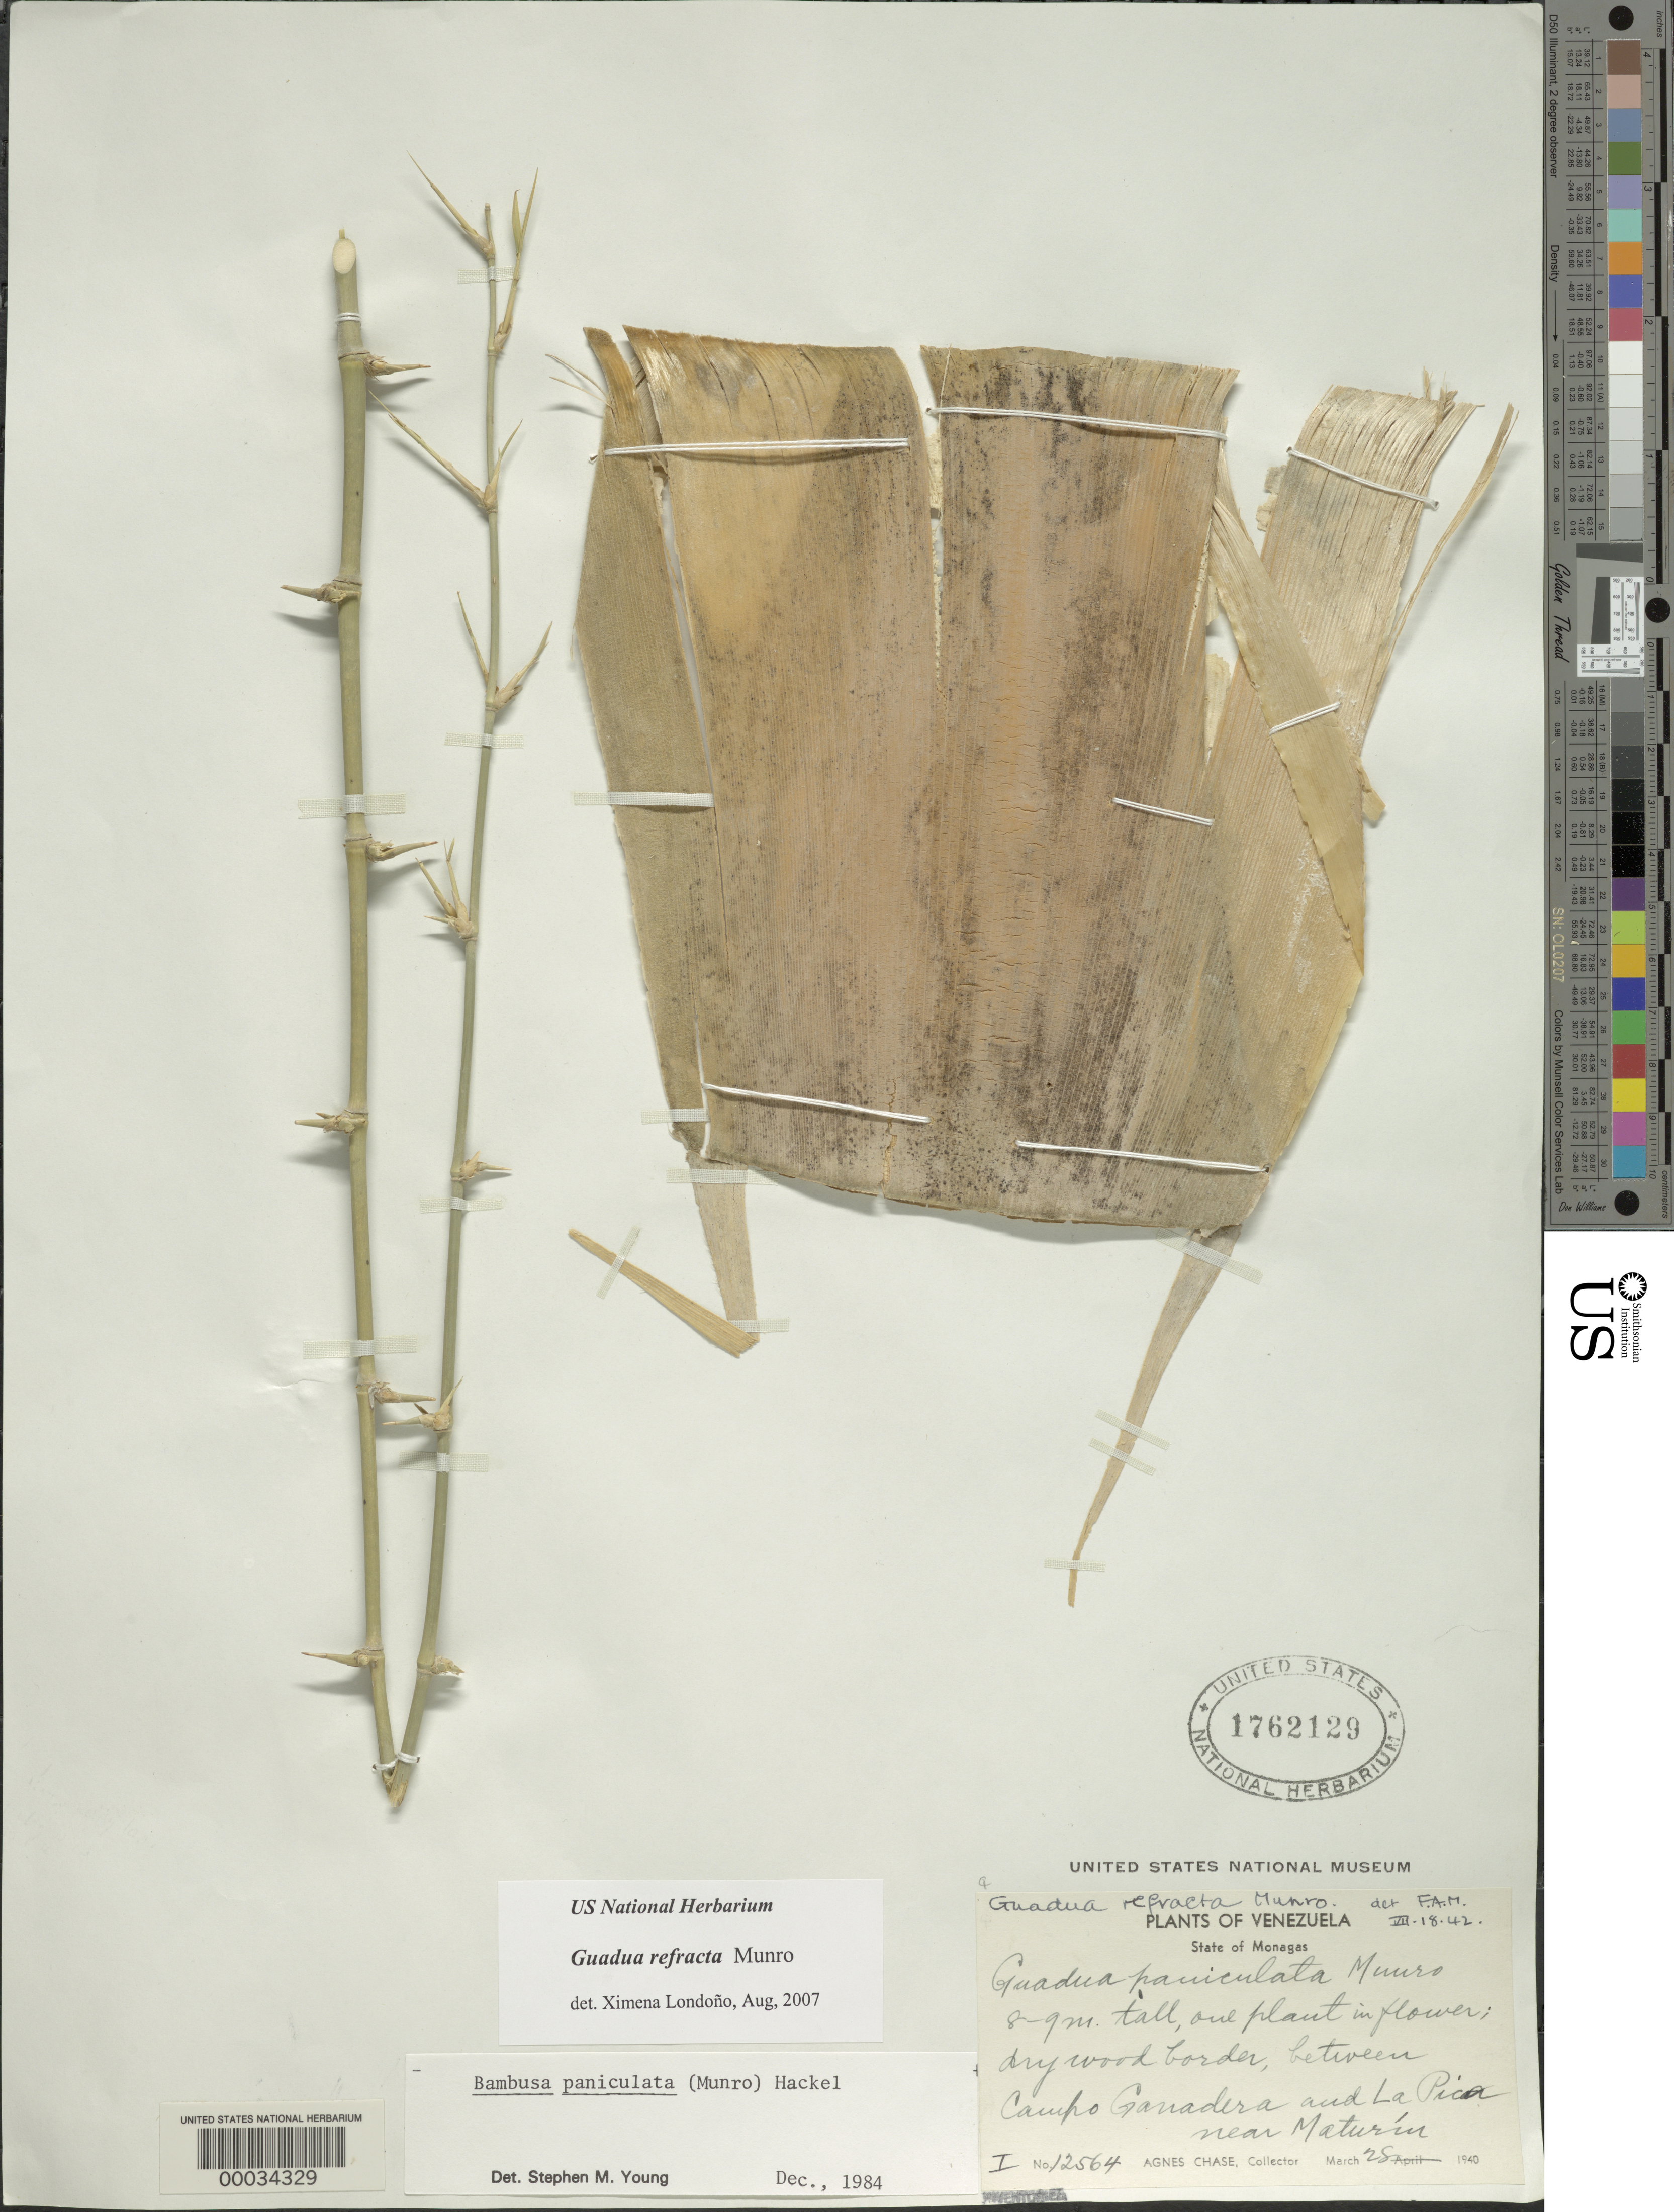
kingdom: Plantae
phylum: Tracheophyta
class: Liliopsida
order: Poales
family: Poaceae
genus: Guadua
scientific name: Guadua venezuelae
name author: Munro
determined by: McMurchie, Elizabeth, (UNITED STATES)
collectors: A. Chase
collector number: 12564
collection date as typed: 25 Mar 1940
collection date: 1940-03-25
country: Venezuela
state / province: Monagas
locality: Campo gauadera, la pica, maturin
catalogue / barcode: US 1762129